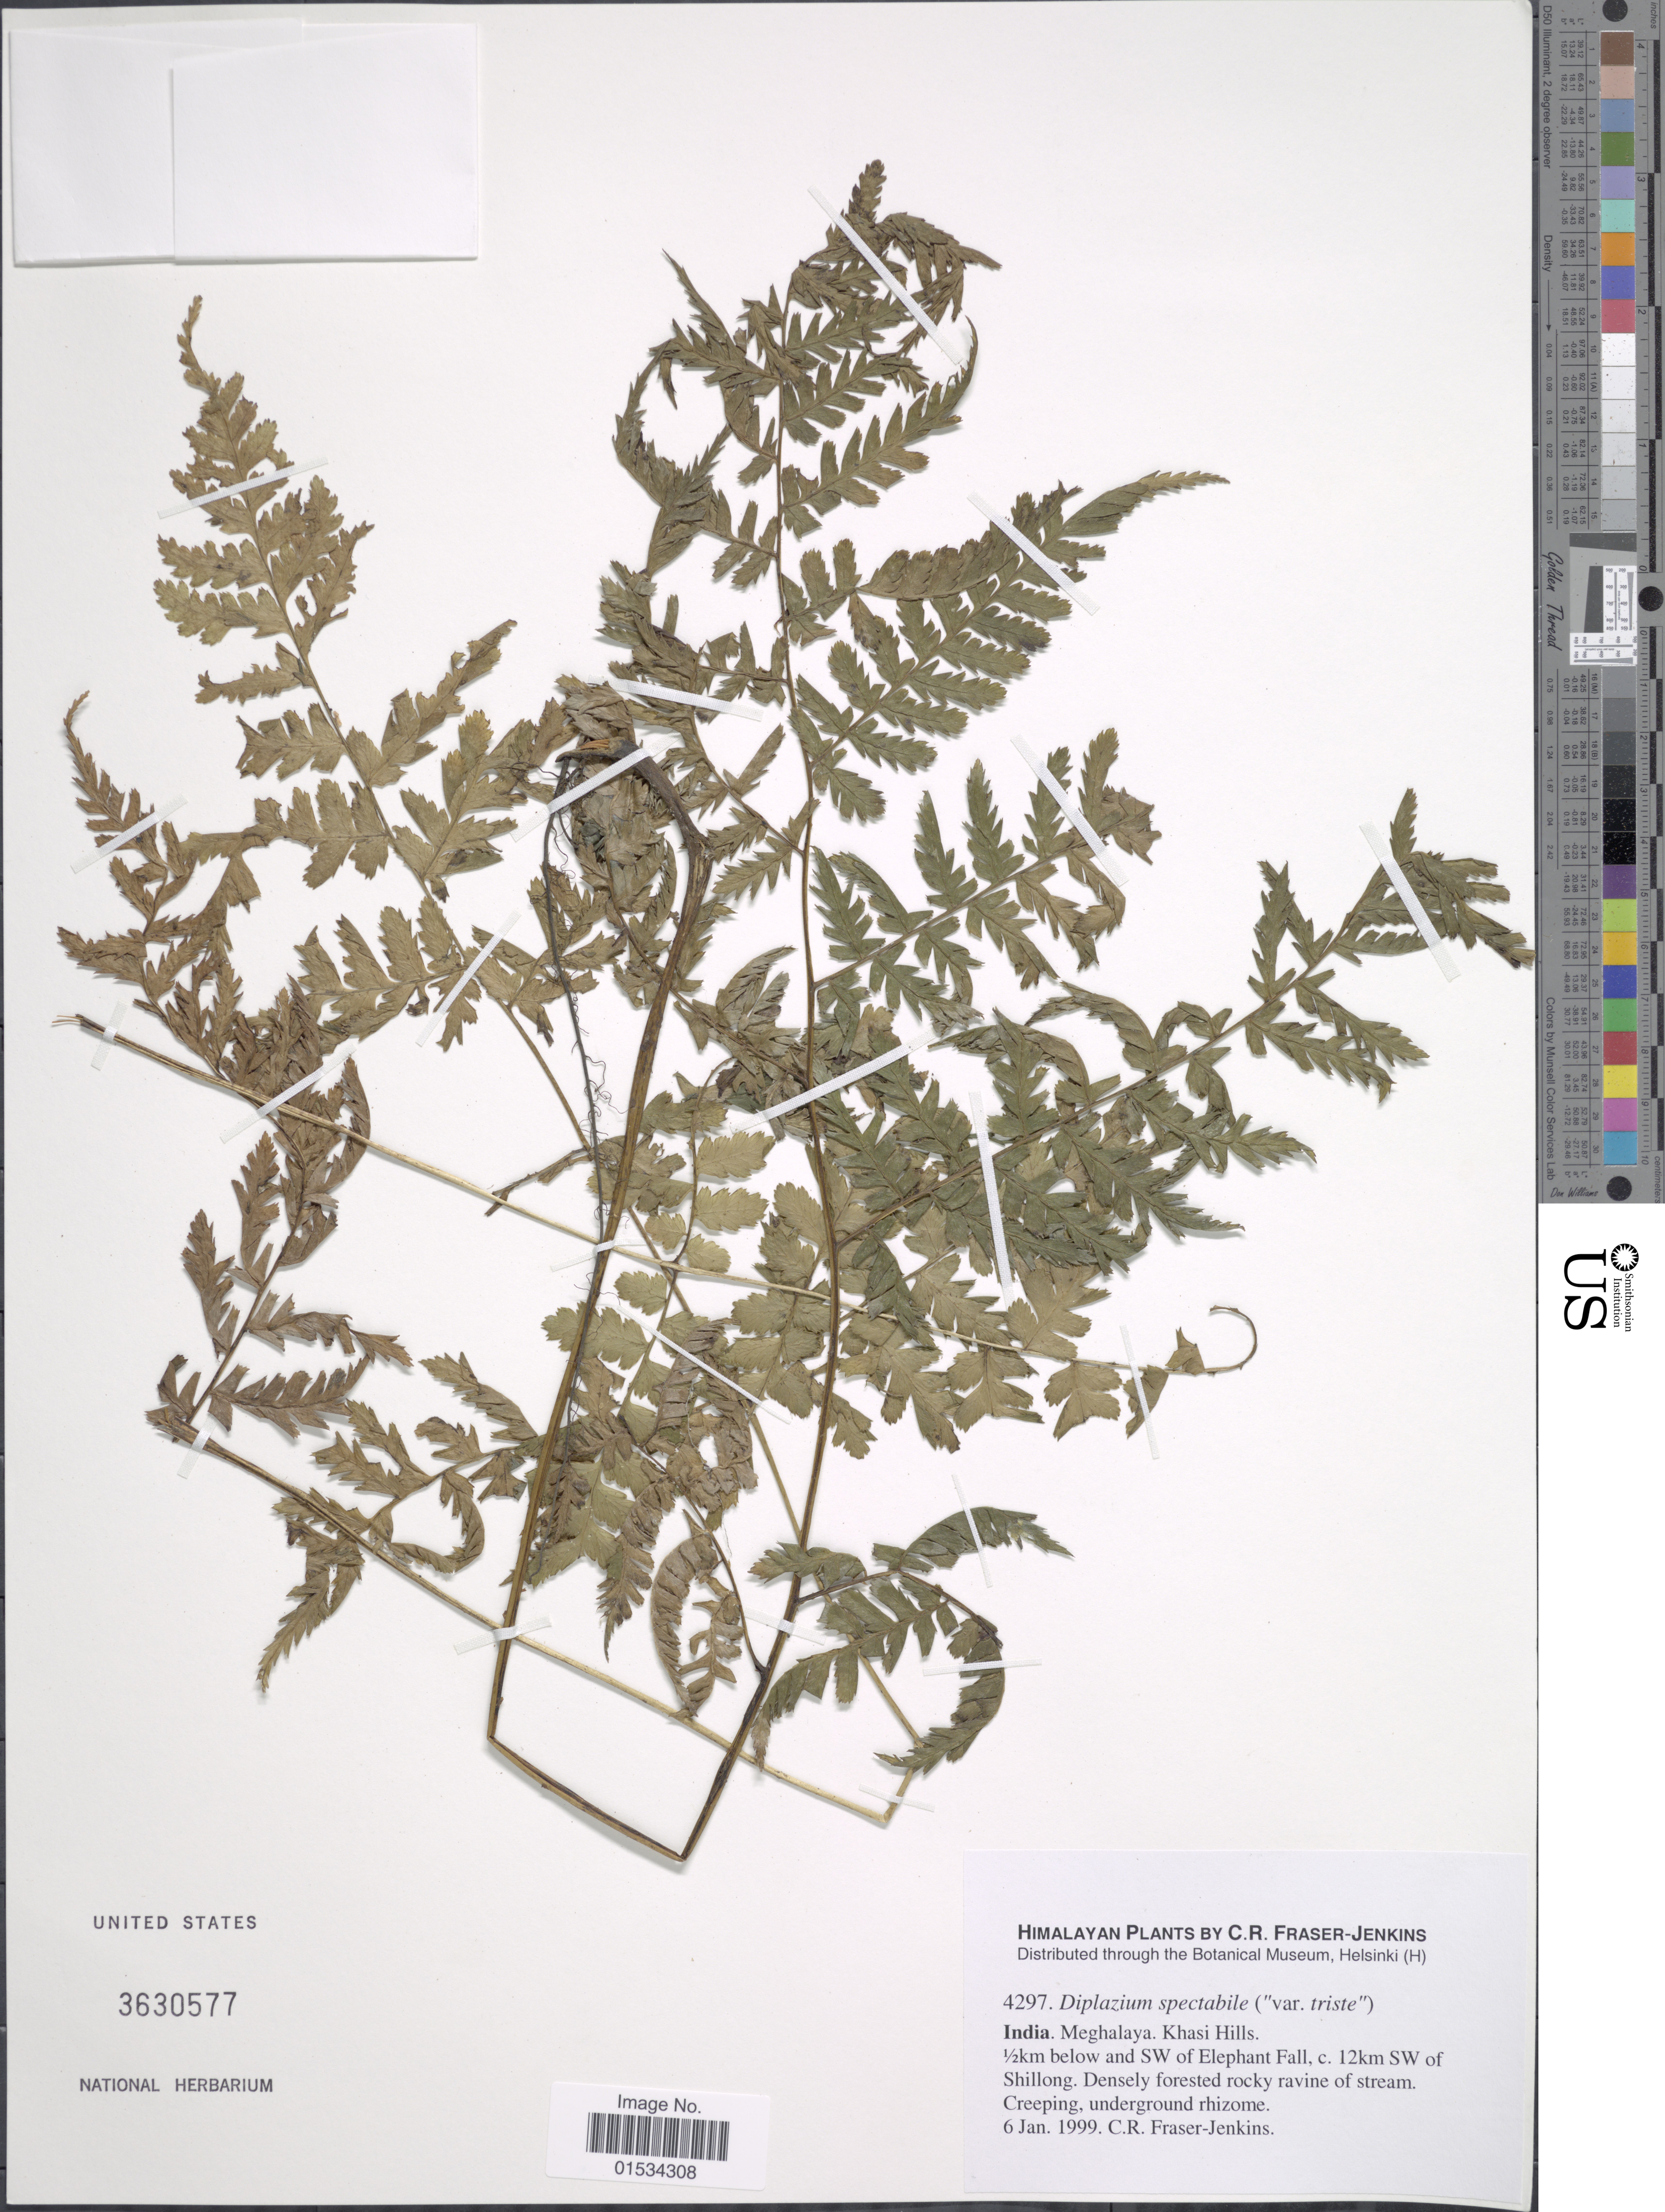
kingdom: Plantae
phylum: Tracheophyta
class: Polypodiopsida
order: Polypodiales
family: Athyriaceae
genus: Diplazium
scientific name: Diplazium spectabile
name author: (Wall. ex Mett.) Bir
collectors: C. R. Fraser-Jenkins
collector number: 4297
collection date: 1999-01-06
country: India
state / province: Meghalaya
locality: Khasi Hills, 0.5 km bdelow and SW of Elephant Fall, c. 12 km SW of Shillong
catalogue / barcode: US 3630577